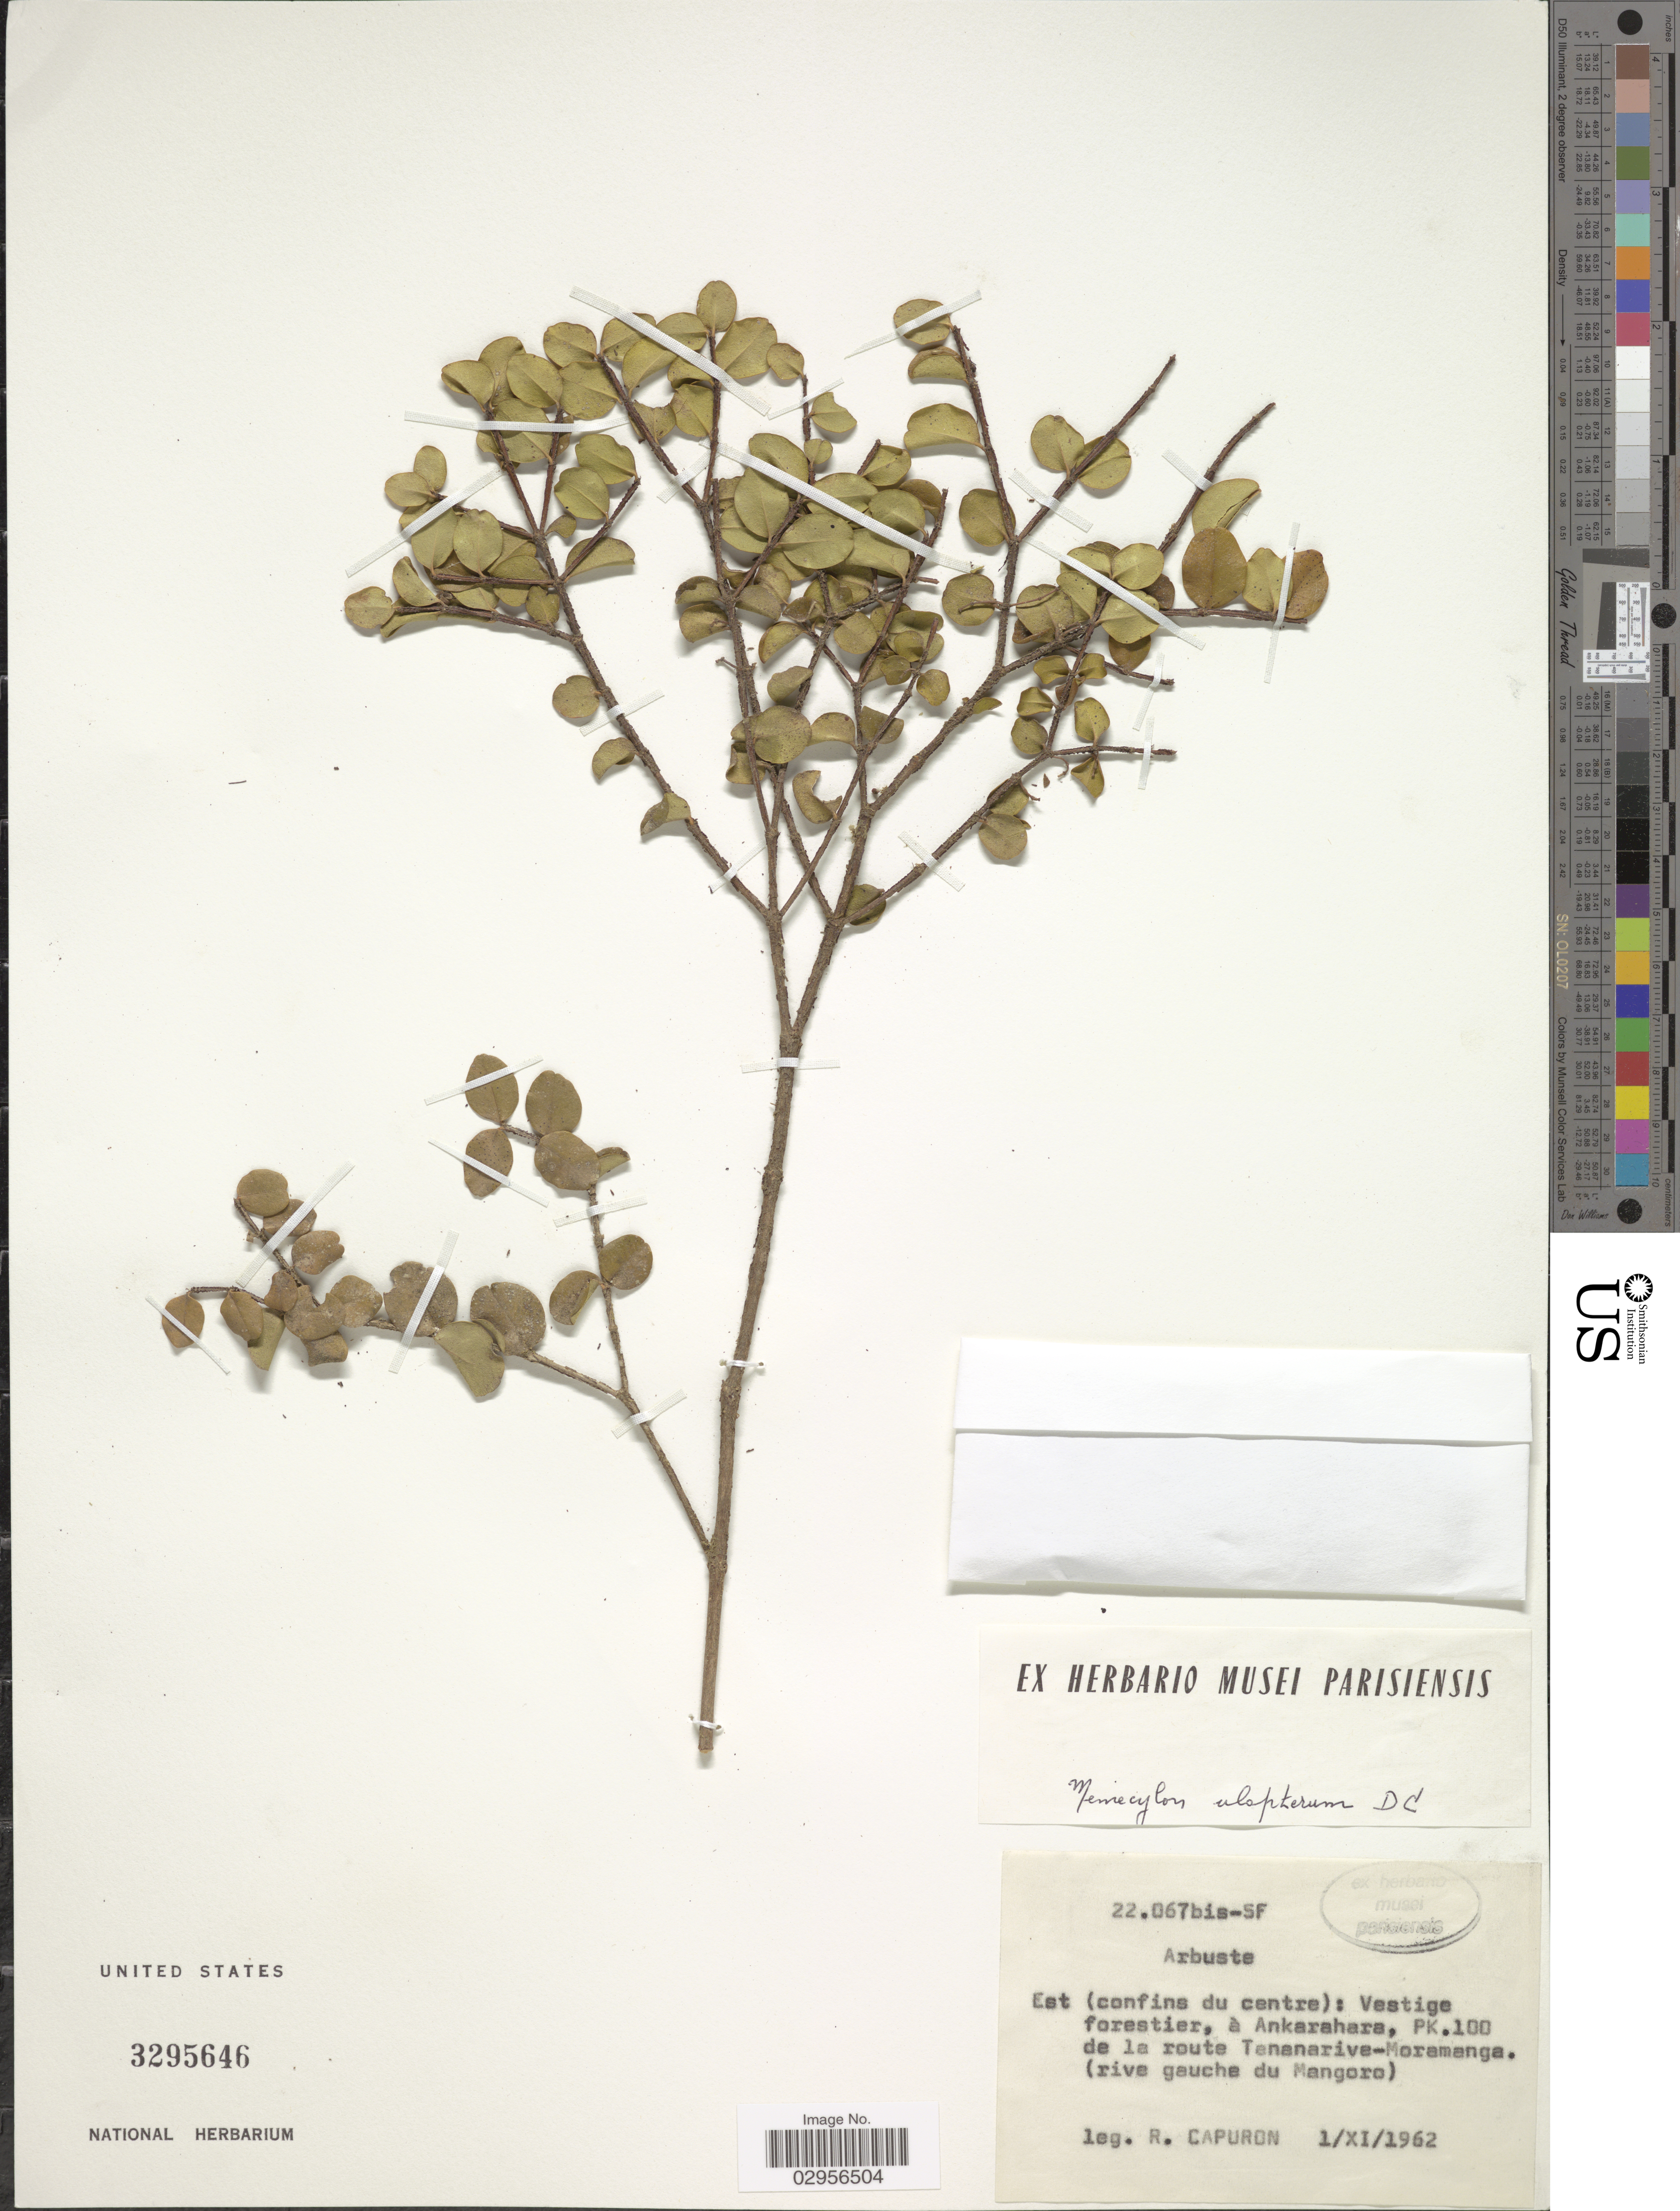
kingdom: Plantae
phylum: Tracheophyta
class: Magnoliopsida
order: Myrtales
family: Melastomataceae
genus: Memecylon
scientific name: Memecylon ulopterum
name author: DC.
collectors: R. Capuron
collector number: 22067bis-SF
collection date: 1962-11-01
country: Madagascar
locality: Est (confins du centre): Vestige forestier, à Ankarahara, PK. 100 de la route Tenanarive-Moramanga. (rive gauche du Mangoro).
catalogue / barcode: US 3295646